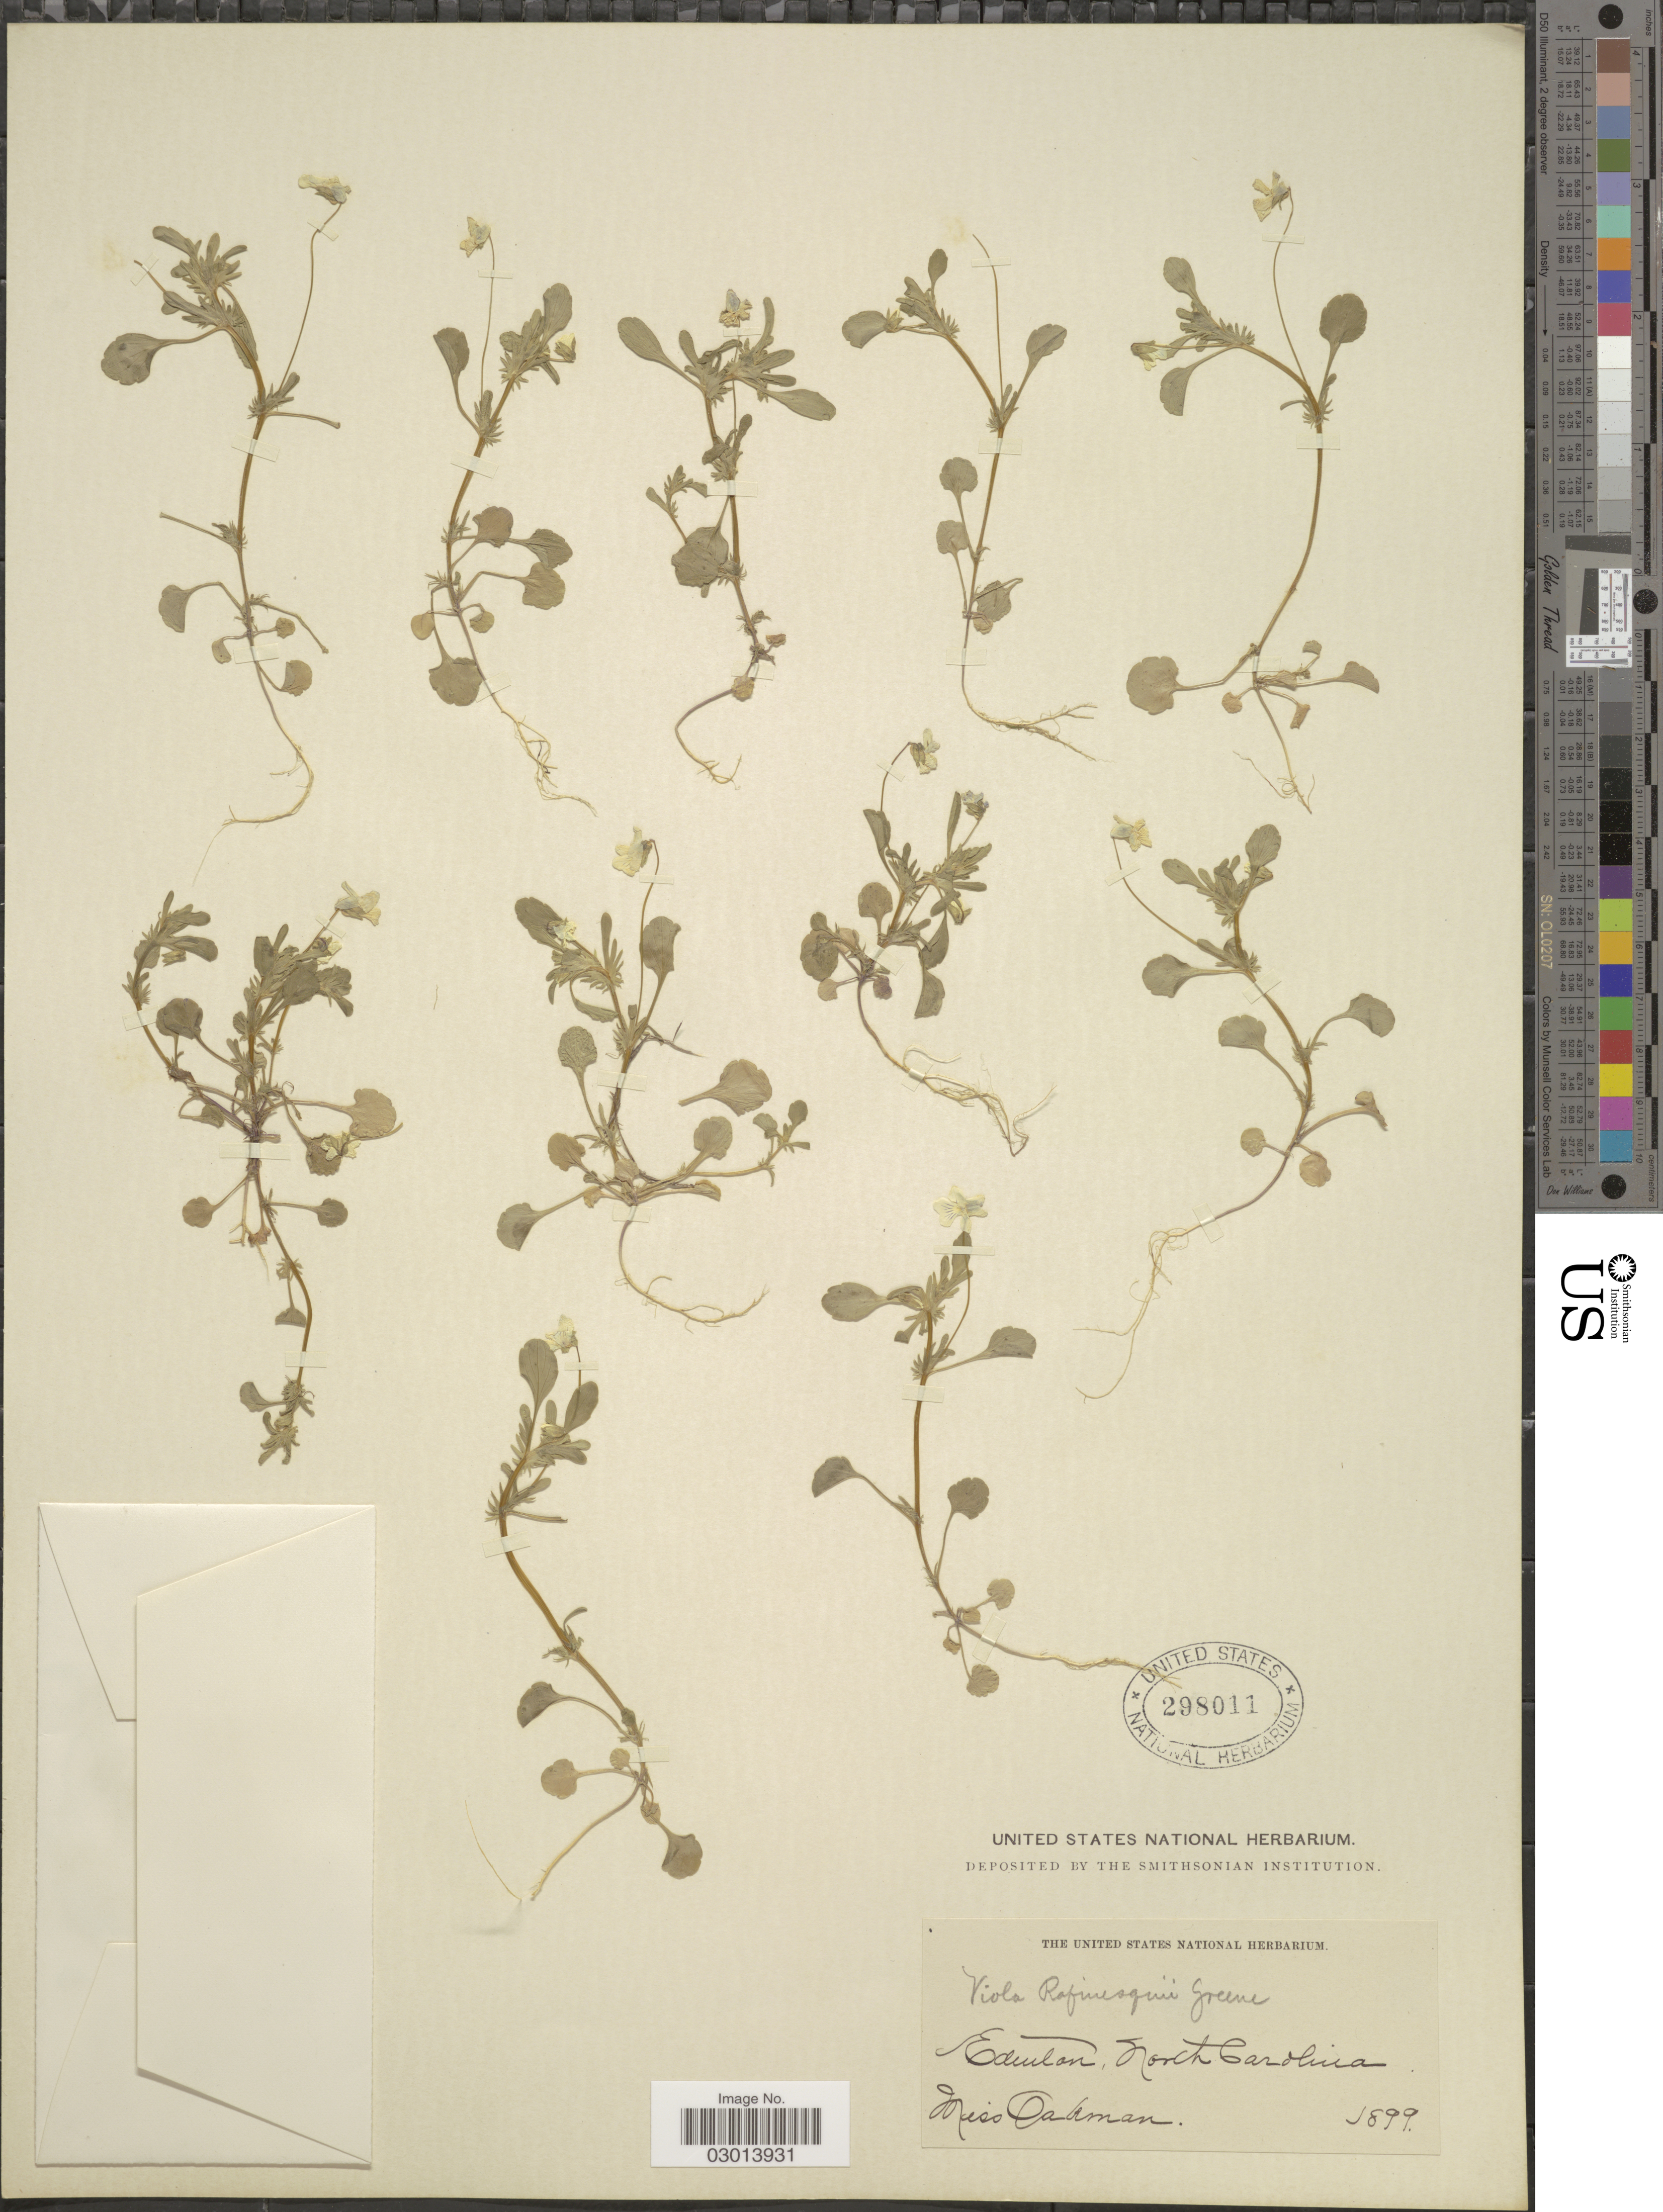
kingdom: Plantae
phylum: Tracheophyta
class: Magnoliopsida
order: Malpighiales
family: Violaceae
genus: Viola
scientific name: Viola rafinesquei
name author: Greene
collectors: Oakman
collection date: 1899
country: United States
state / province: North Carolina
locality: edenton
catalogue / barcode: US 298011